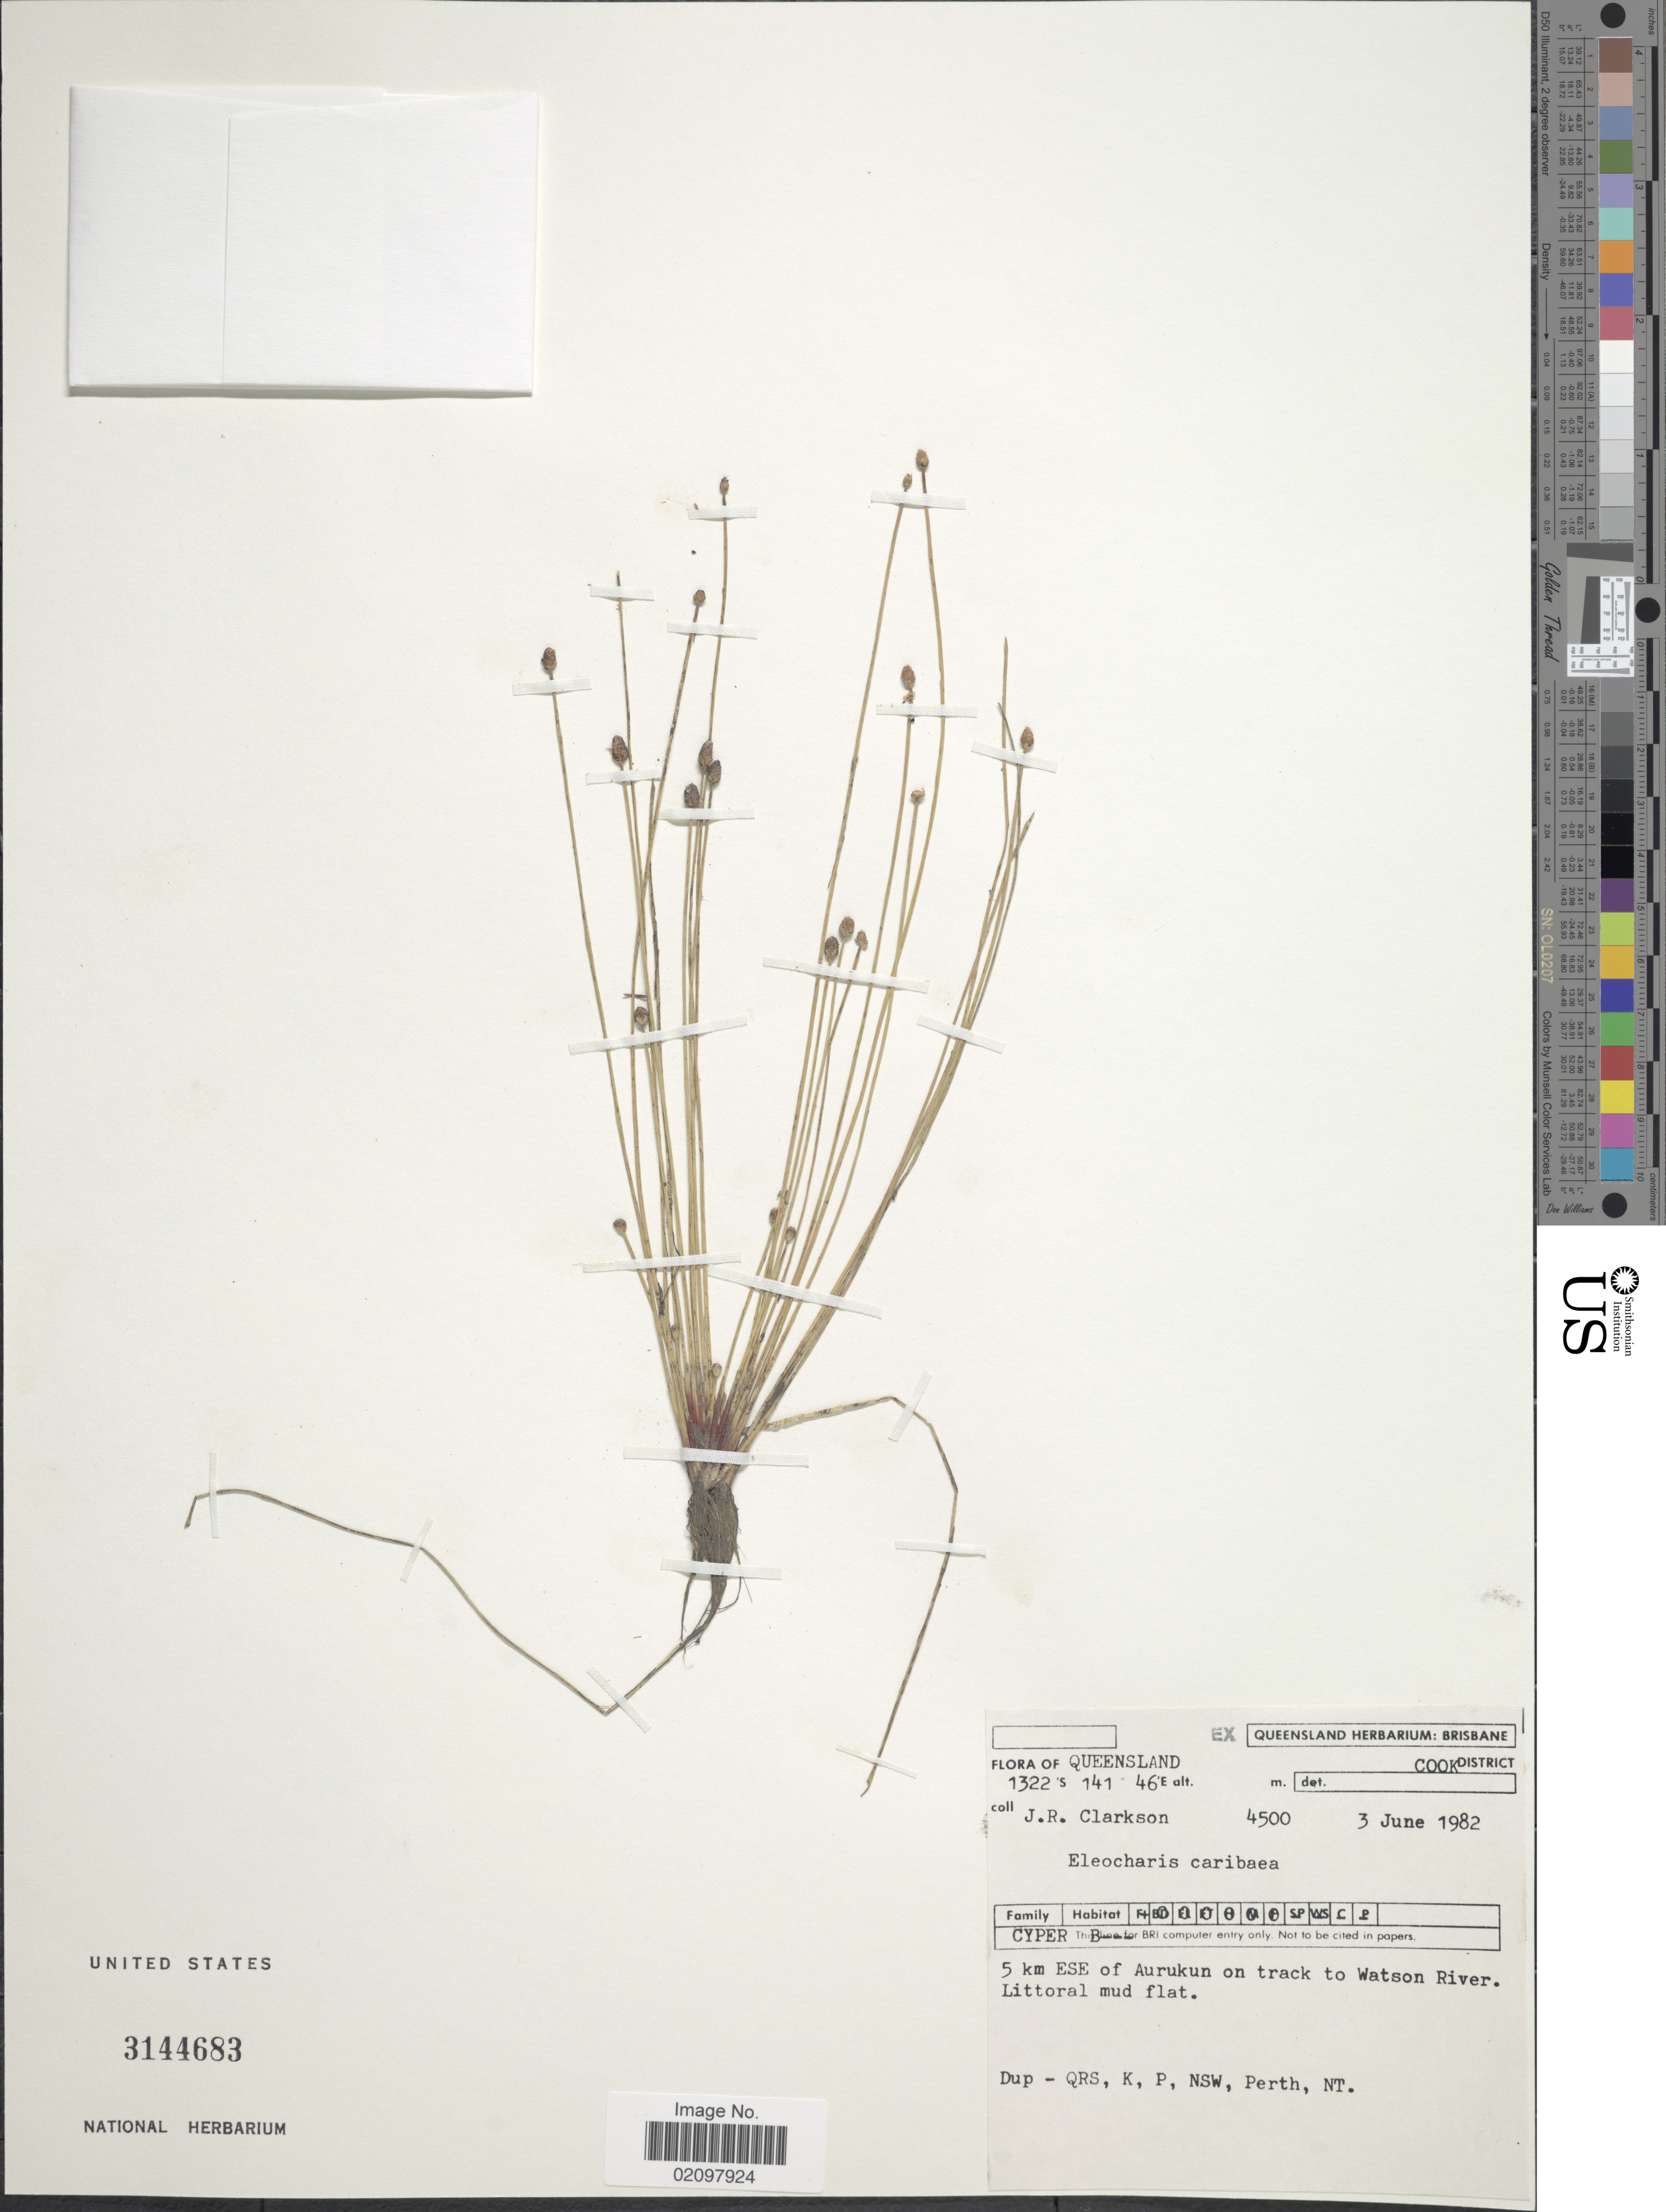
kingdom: Plantae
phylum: Tracheophyta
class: Liliopsida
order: Poales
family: Cyperaceae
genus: Eleocharis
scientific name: Eleocharis geniculata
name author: (L.) Roem. & Schult.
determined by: Strong, Mark T., (BOT), Smithsonian Institution - National Museum of Natural History (UNITED STATES)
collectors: J. Clarkson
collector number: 4500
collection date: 1982-06-03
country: Australia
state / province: Queensland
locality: Cook District, 5 km ESE of Aurukun on track to Watson River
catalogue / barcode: US 3144683